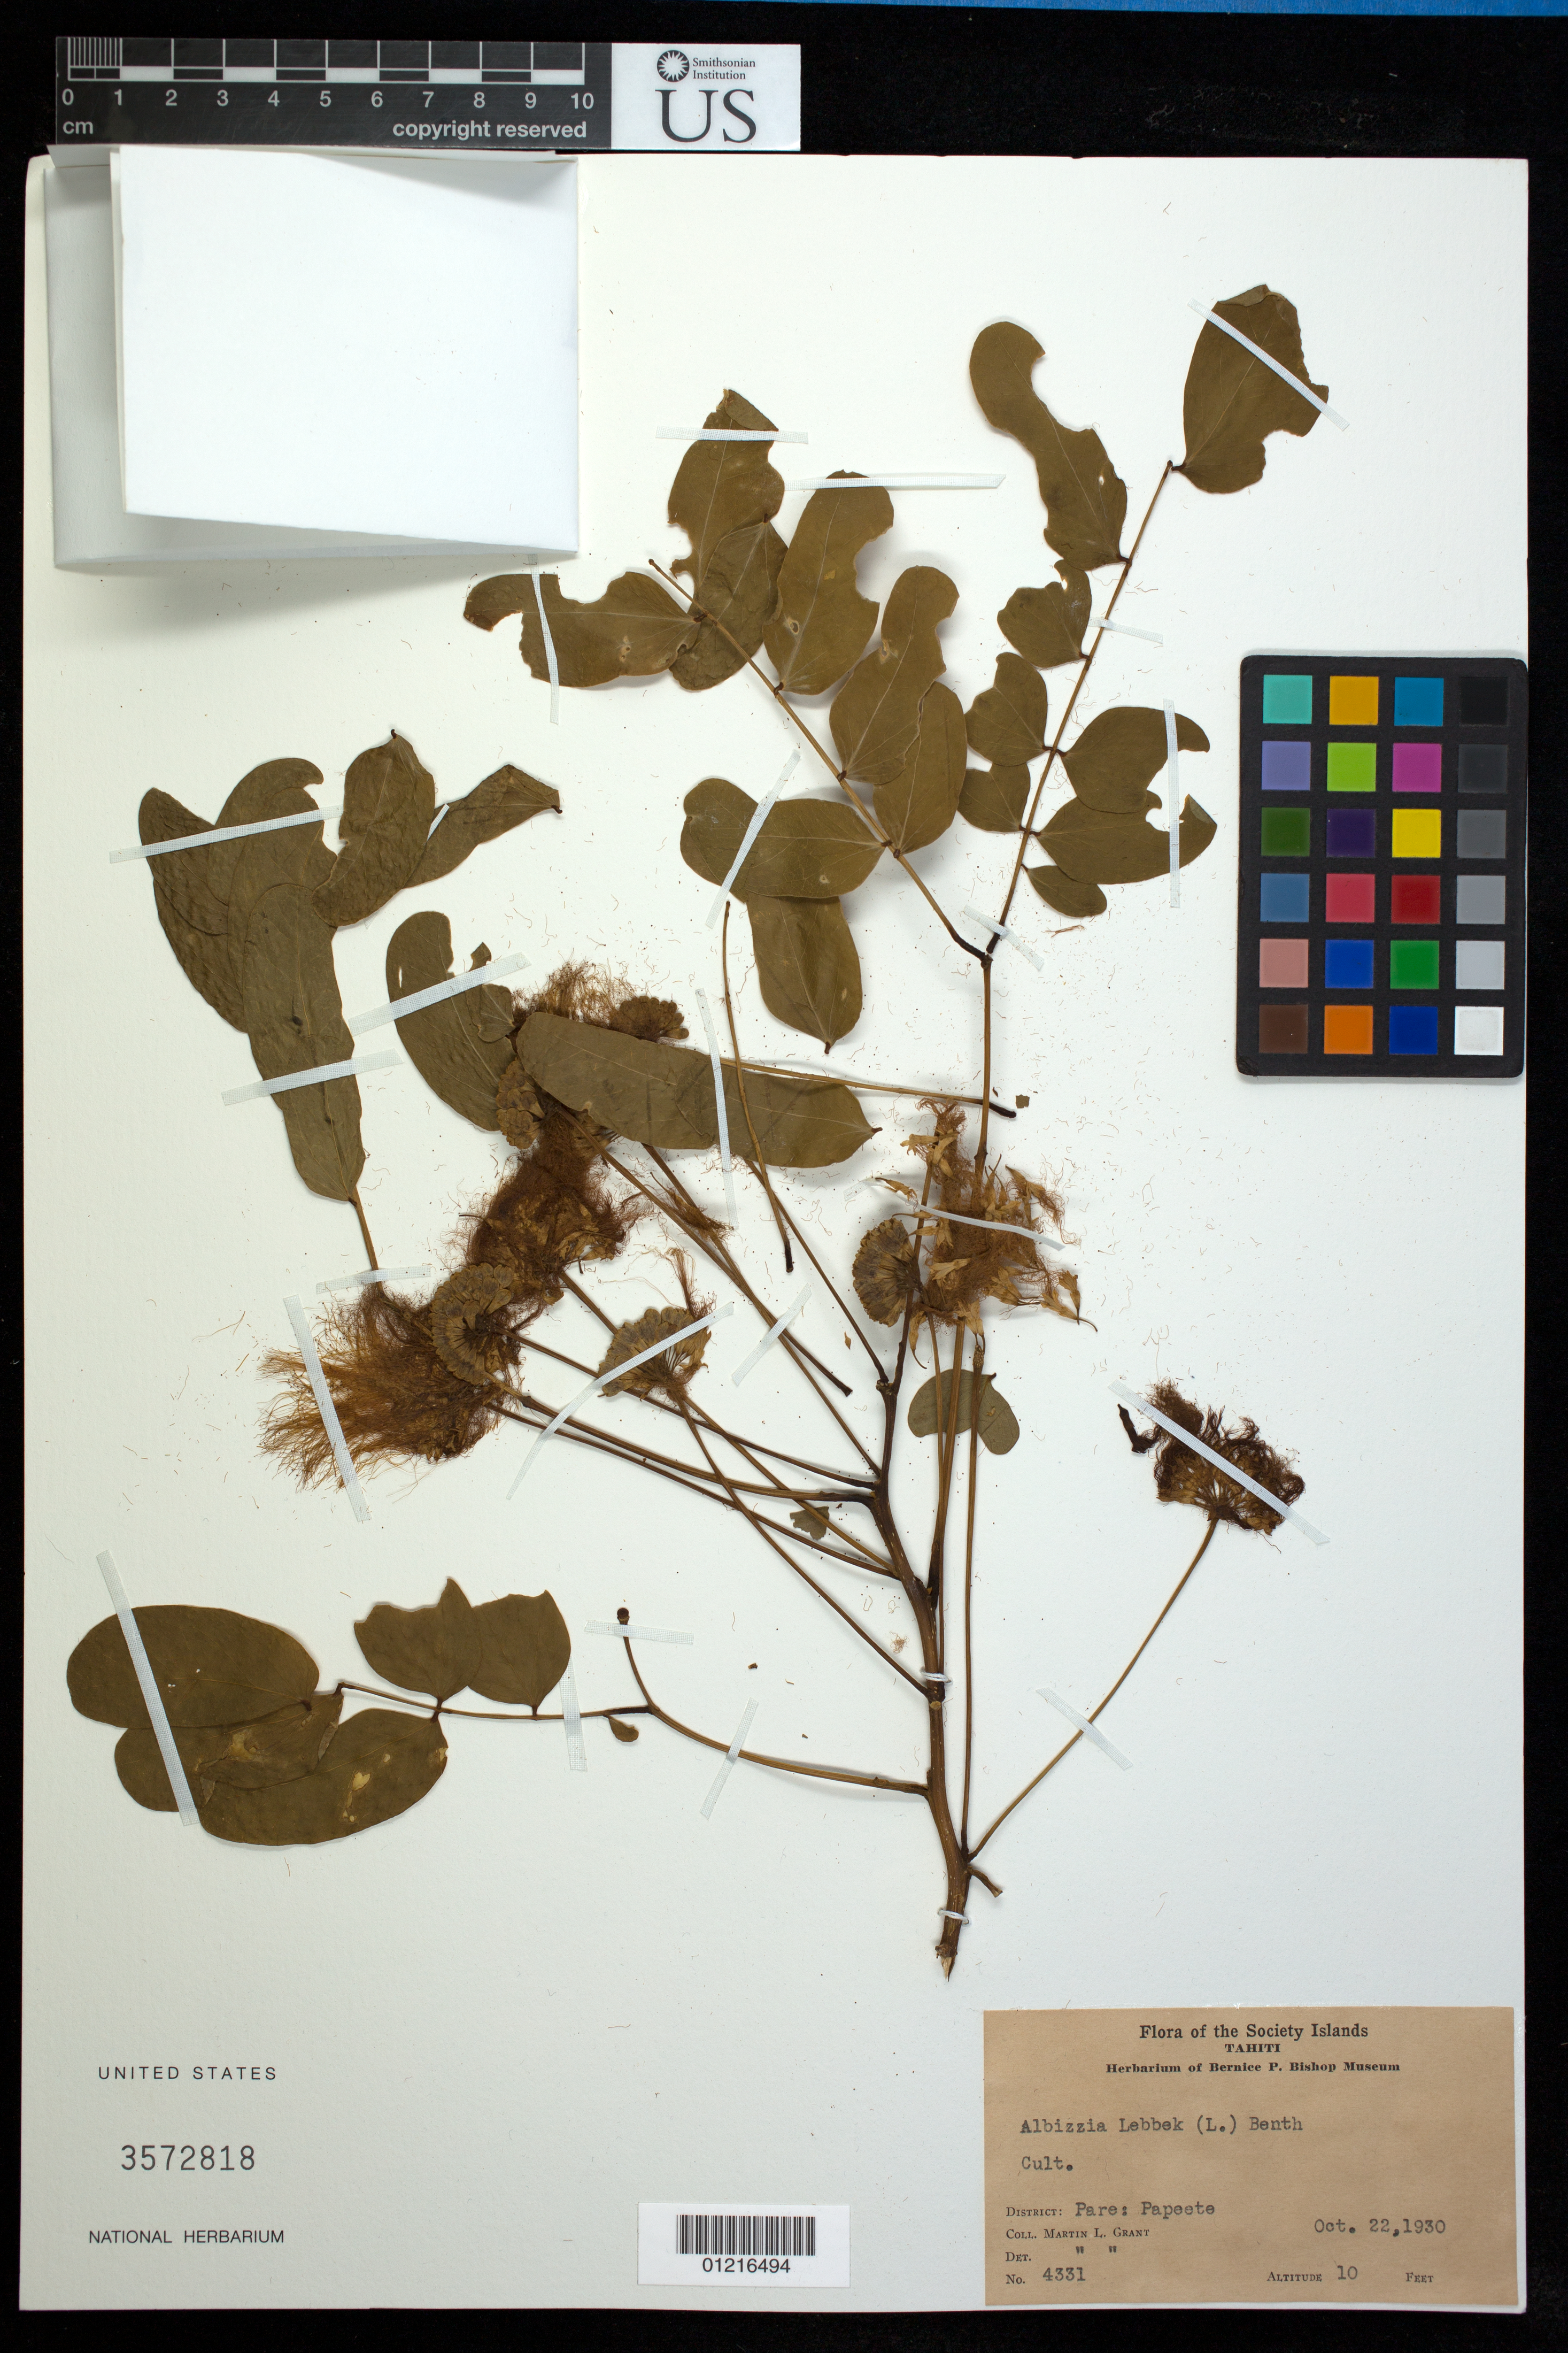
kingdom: Plantae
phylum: Tracheophyta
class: Magnoliopsida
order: Fabales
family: Fabaceae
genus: Albizia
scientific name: Albizia lebbeck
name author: (L.) Benth.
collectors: M. L. Grant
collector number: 4331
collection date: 1930-10-22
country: French Polynesia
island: Tahiti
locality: Pare: Papeete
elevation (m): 3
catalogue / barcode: US 3572818